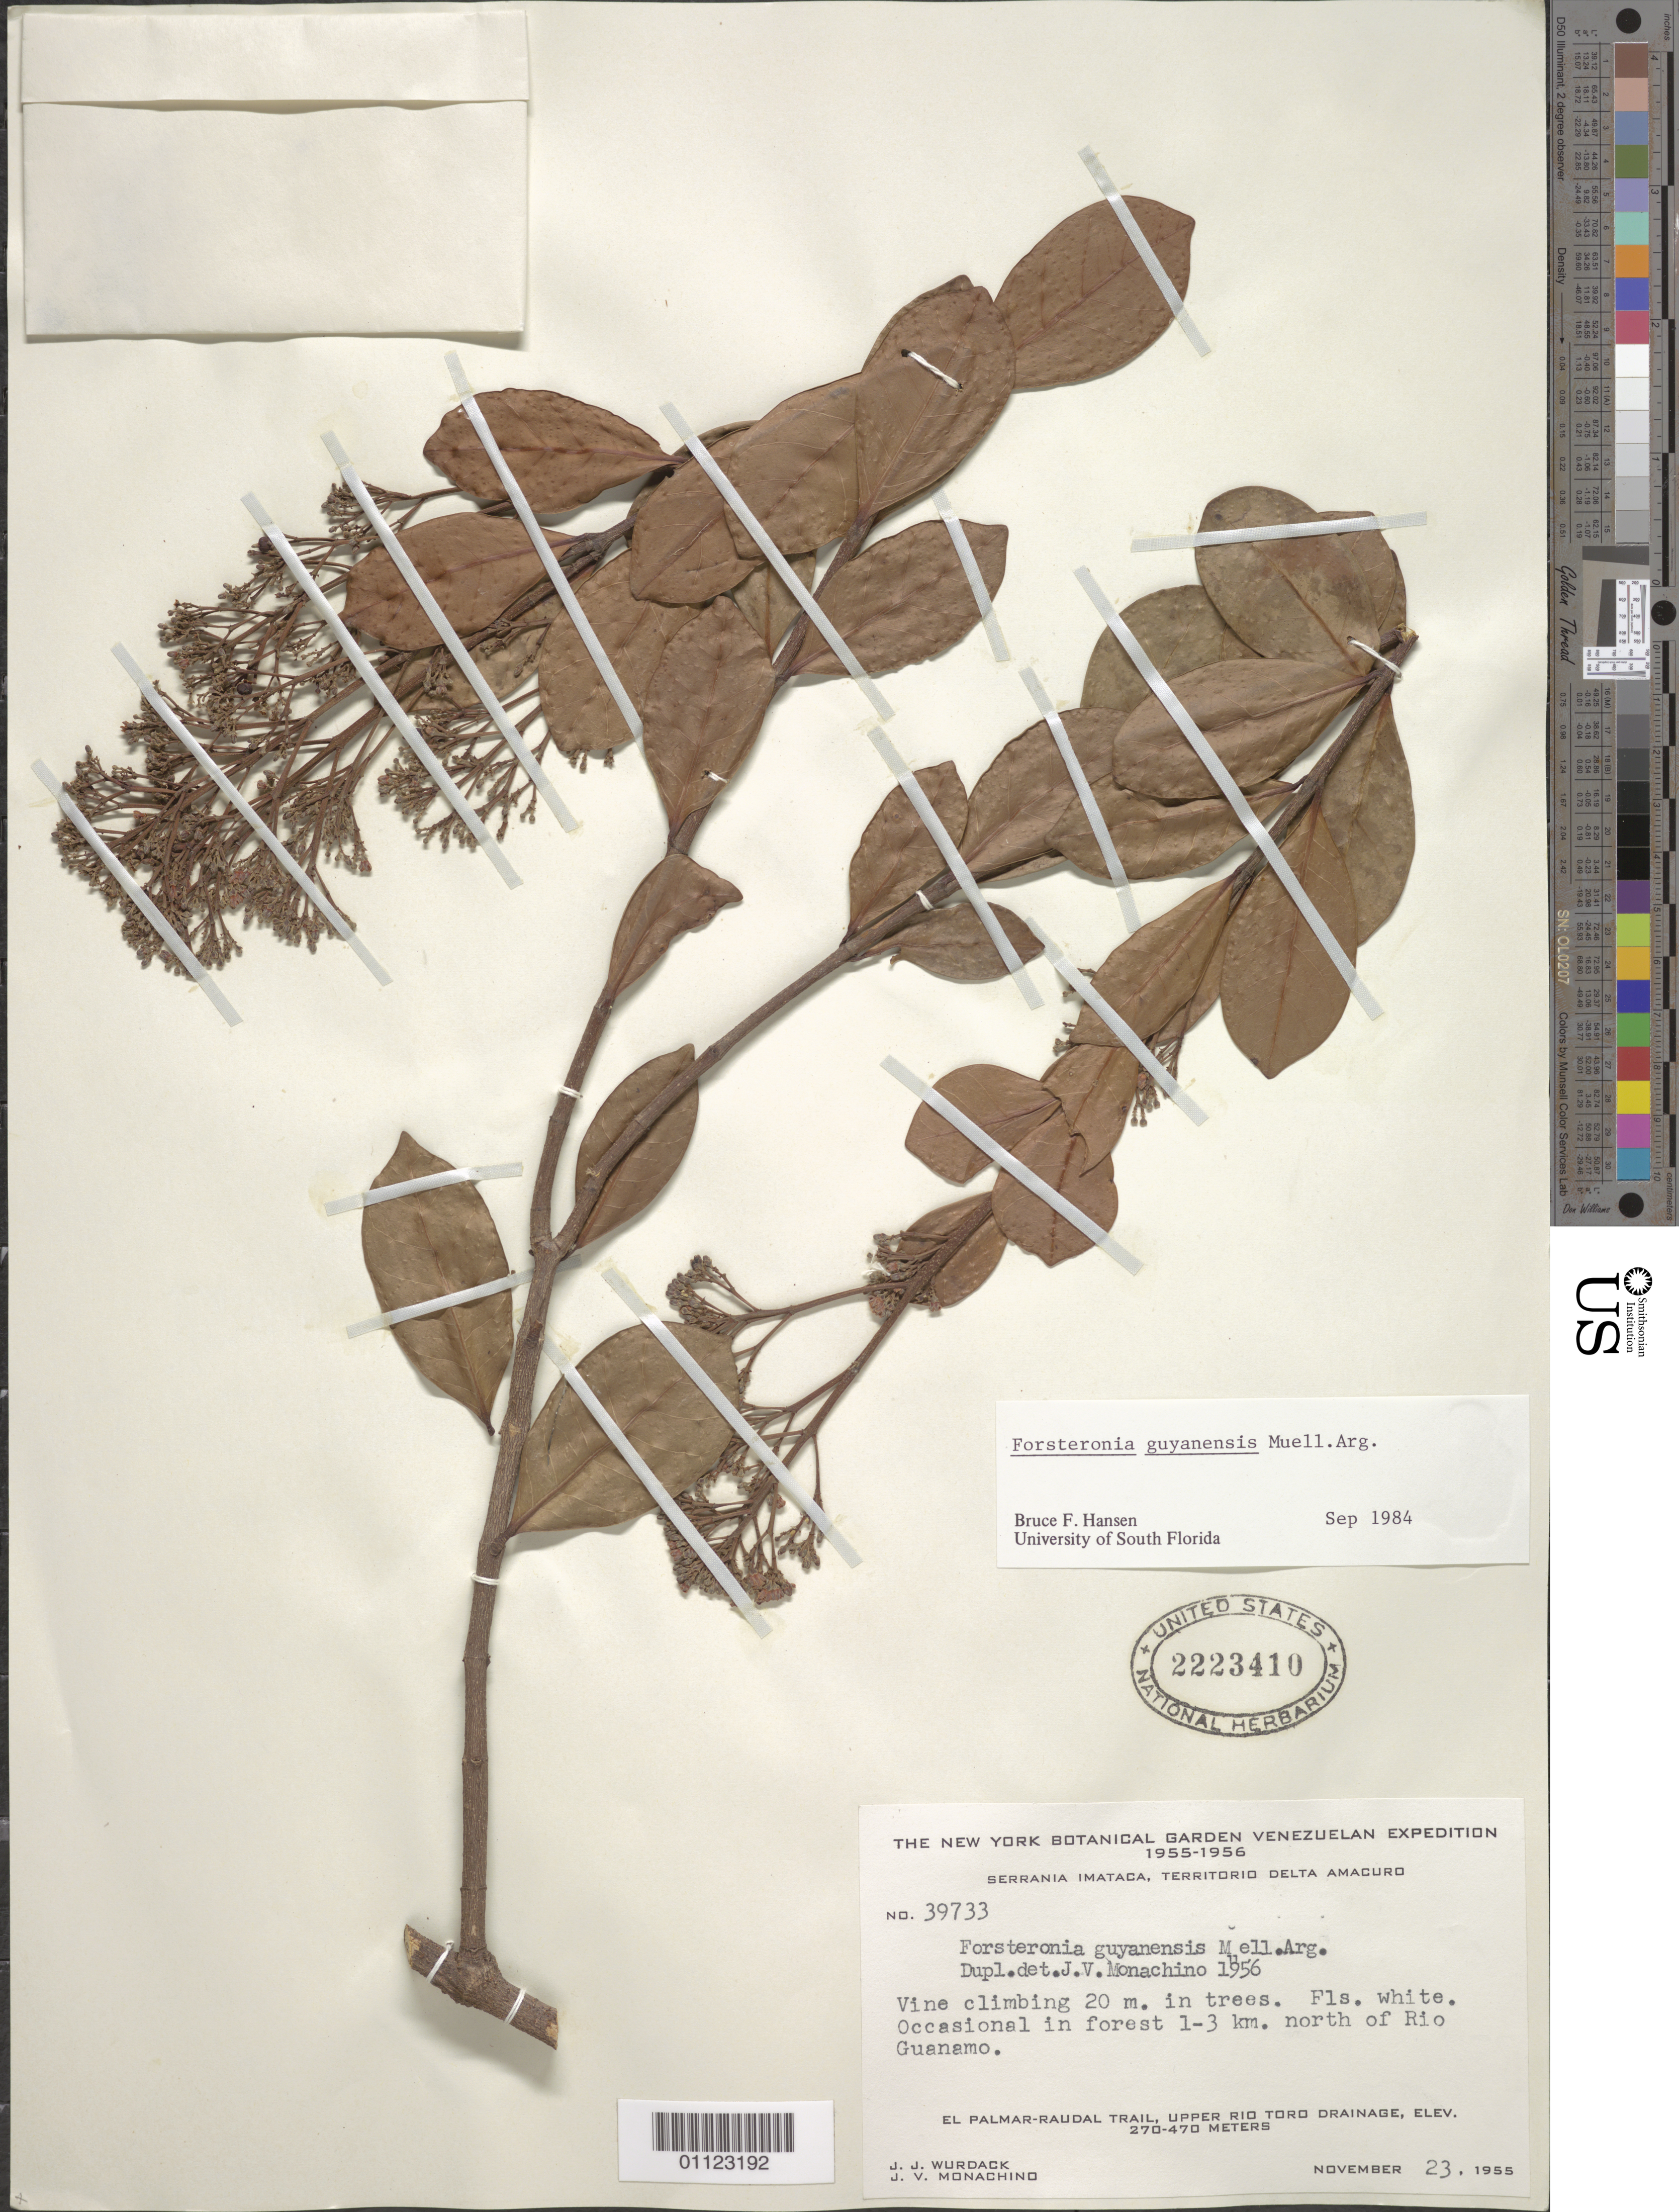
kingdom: Plantae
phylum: Tracheophyta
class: Magnoliopsida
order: Gentianales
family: Apocynaceae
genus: Forsteronia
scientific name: Forsteronia guyanensis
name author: Müll. Arg.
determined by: Hansen, Bruce F.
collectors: J. J. Wurdack & J. V. Monachino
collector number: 39733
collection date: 1955-11-23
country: Venezuela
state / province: Delta Amacuro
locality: Serrania Imataca, 1-3km north of Rio Guanamo. El Palmar-Raudal Trail, Upper Rio Toro Drainage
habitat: Forest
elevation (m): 270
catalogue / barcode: US 2223410